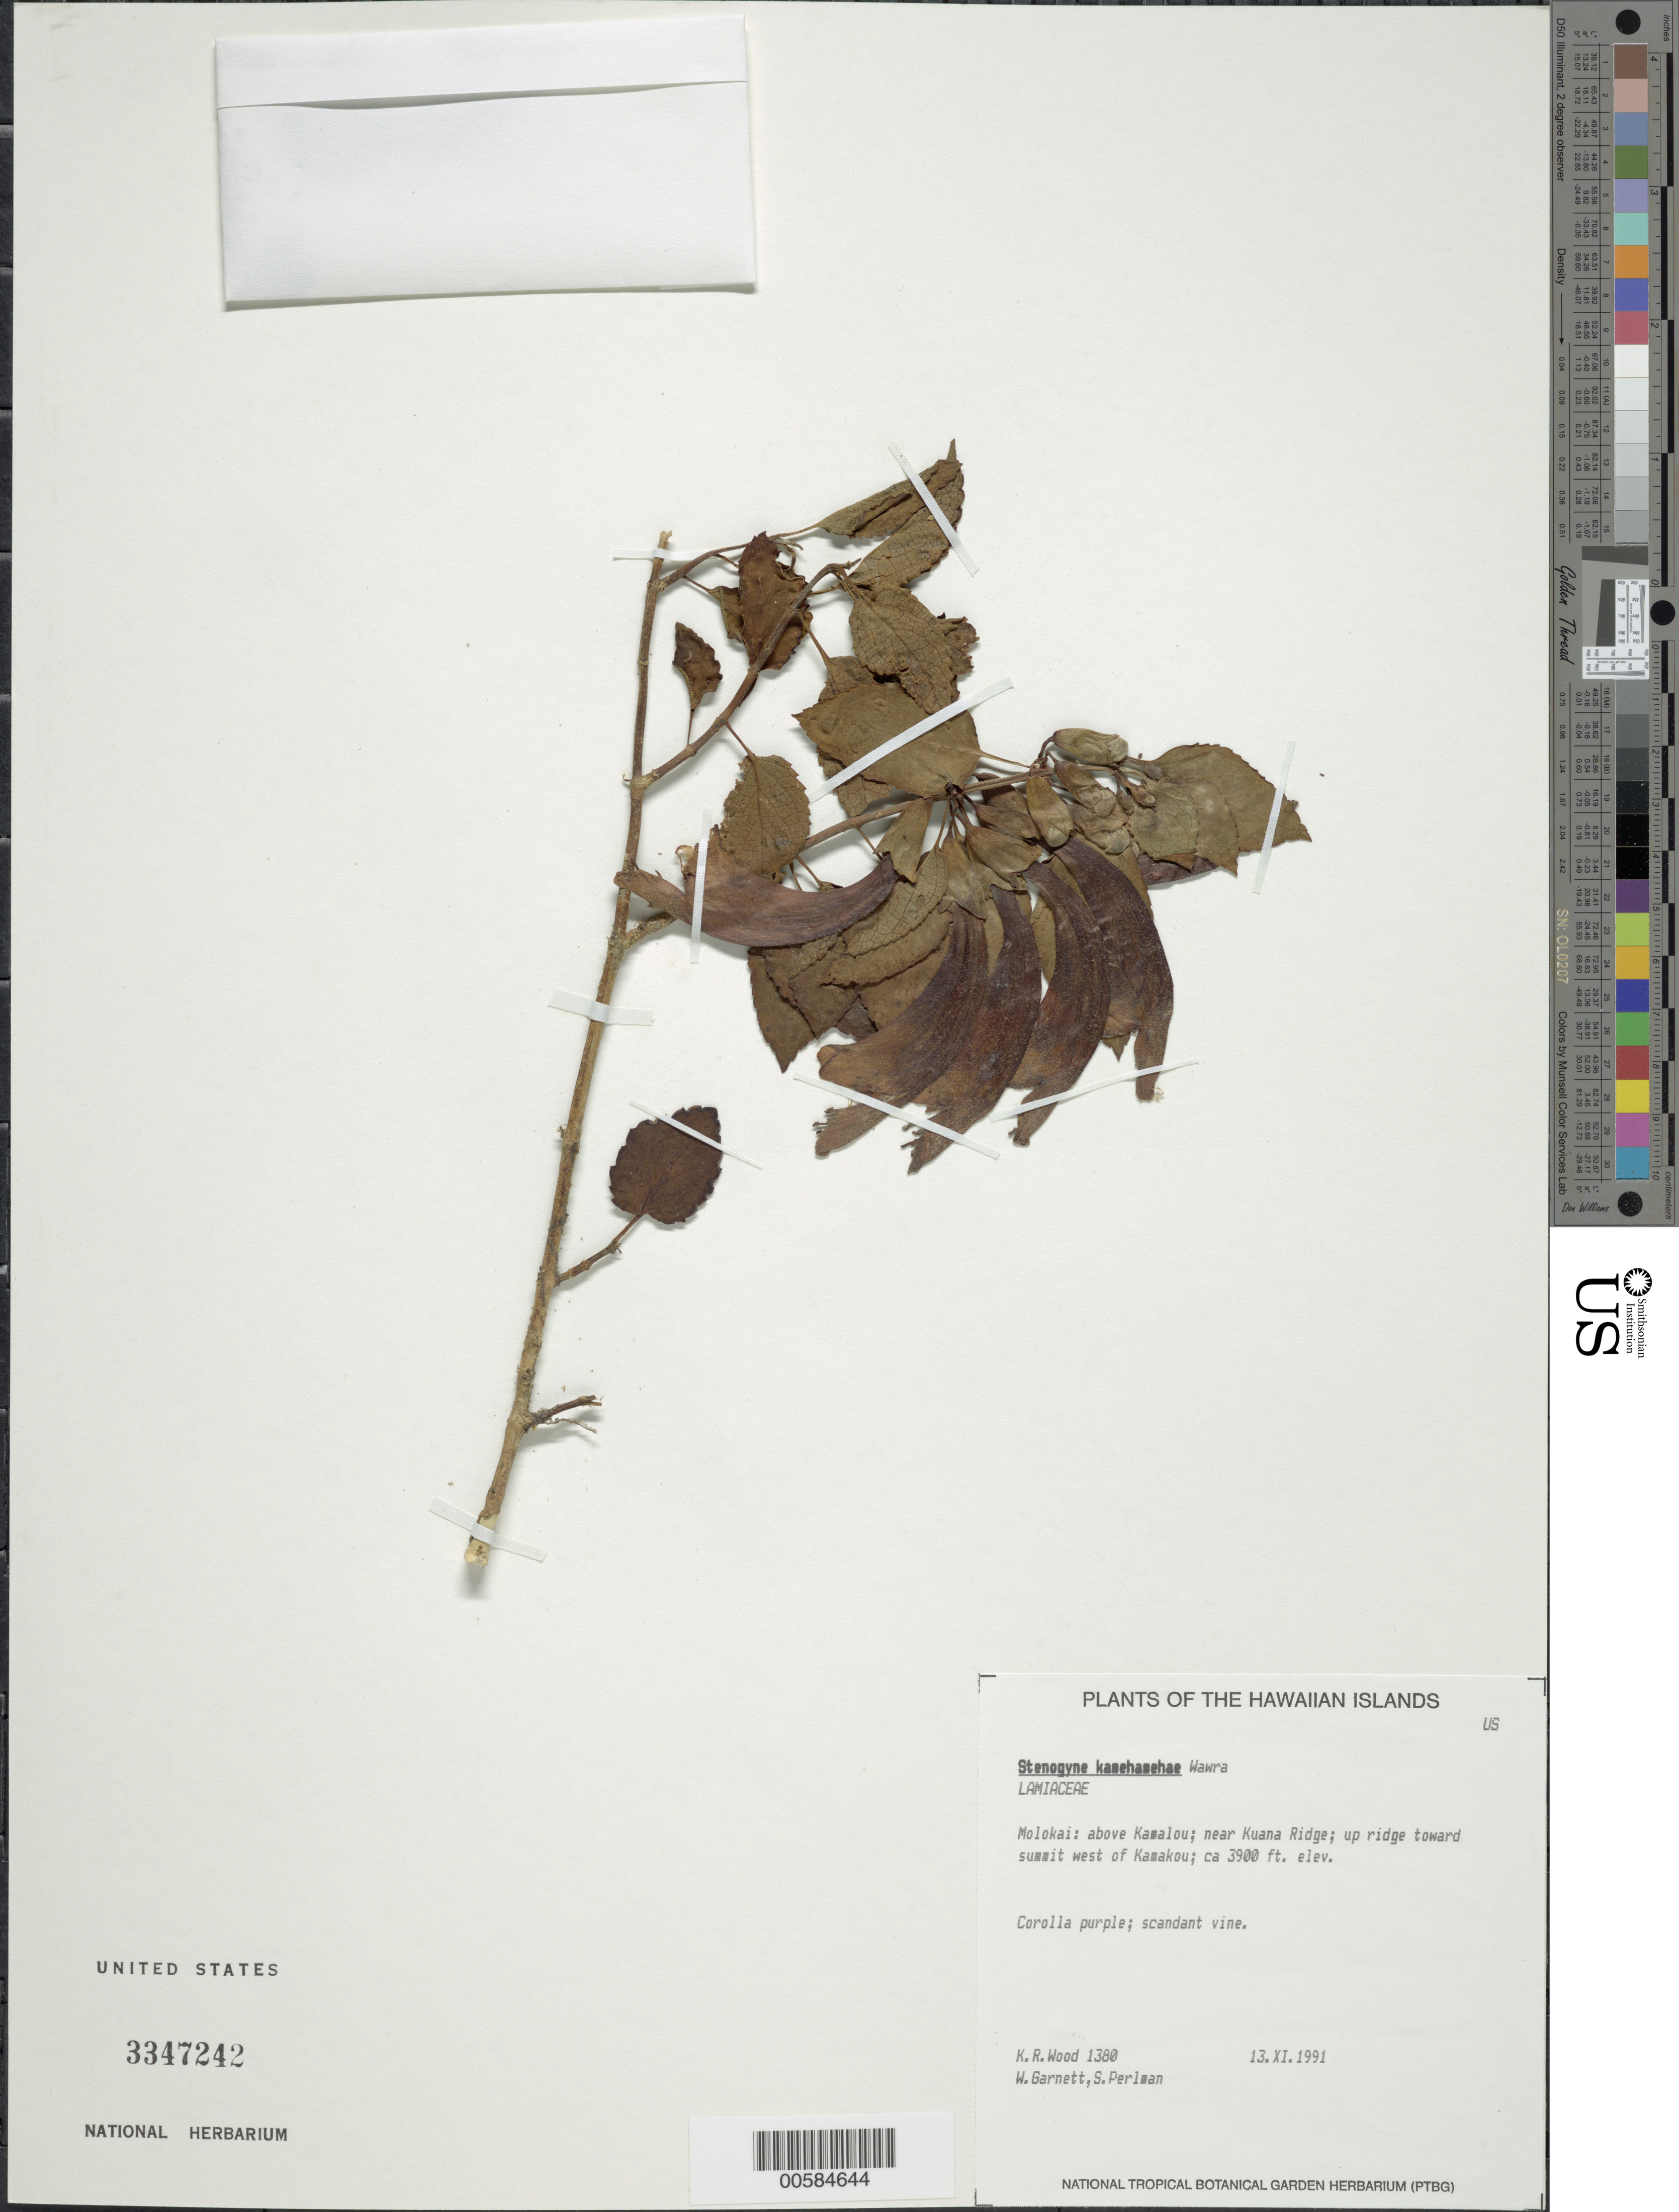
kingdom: Plantae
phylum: Tracheophyta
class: Magnoliopsida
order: Lamiales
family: Lamiaceae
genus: Stenogyne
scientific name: Stenogyne kamehamehae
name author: Wawra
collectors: K. R. Wood, W. Garnett & S. P. Perlman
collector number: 1380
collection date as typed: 13 Nov 1991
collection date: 1991-11-13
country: United States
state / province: Hawaii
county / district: Maui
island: Moloka'i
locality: Above Kamalou; near Kuana Ridge; up ridge toward summit W of Kamakou.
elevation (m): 1189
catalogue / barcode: US 3347242